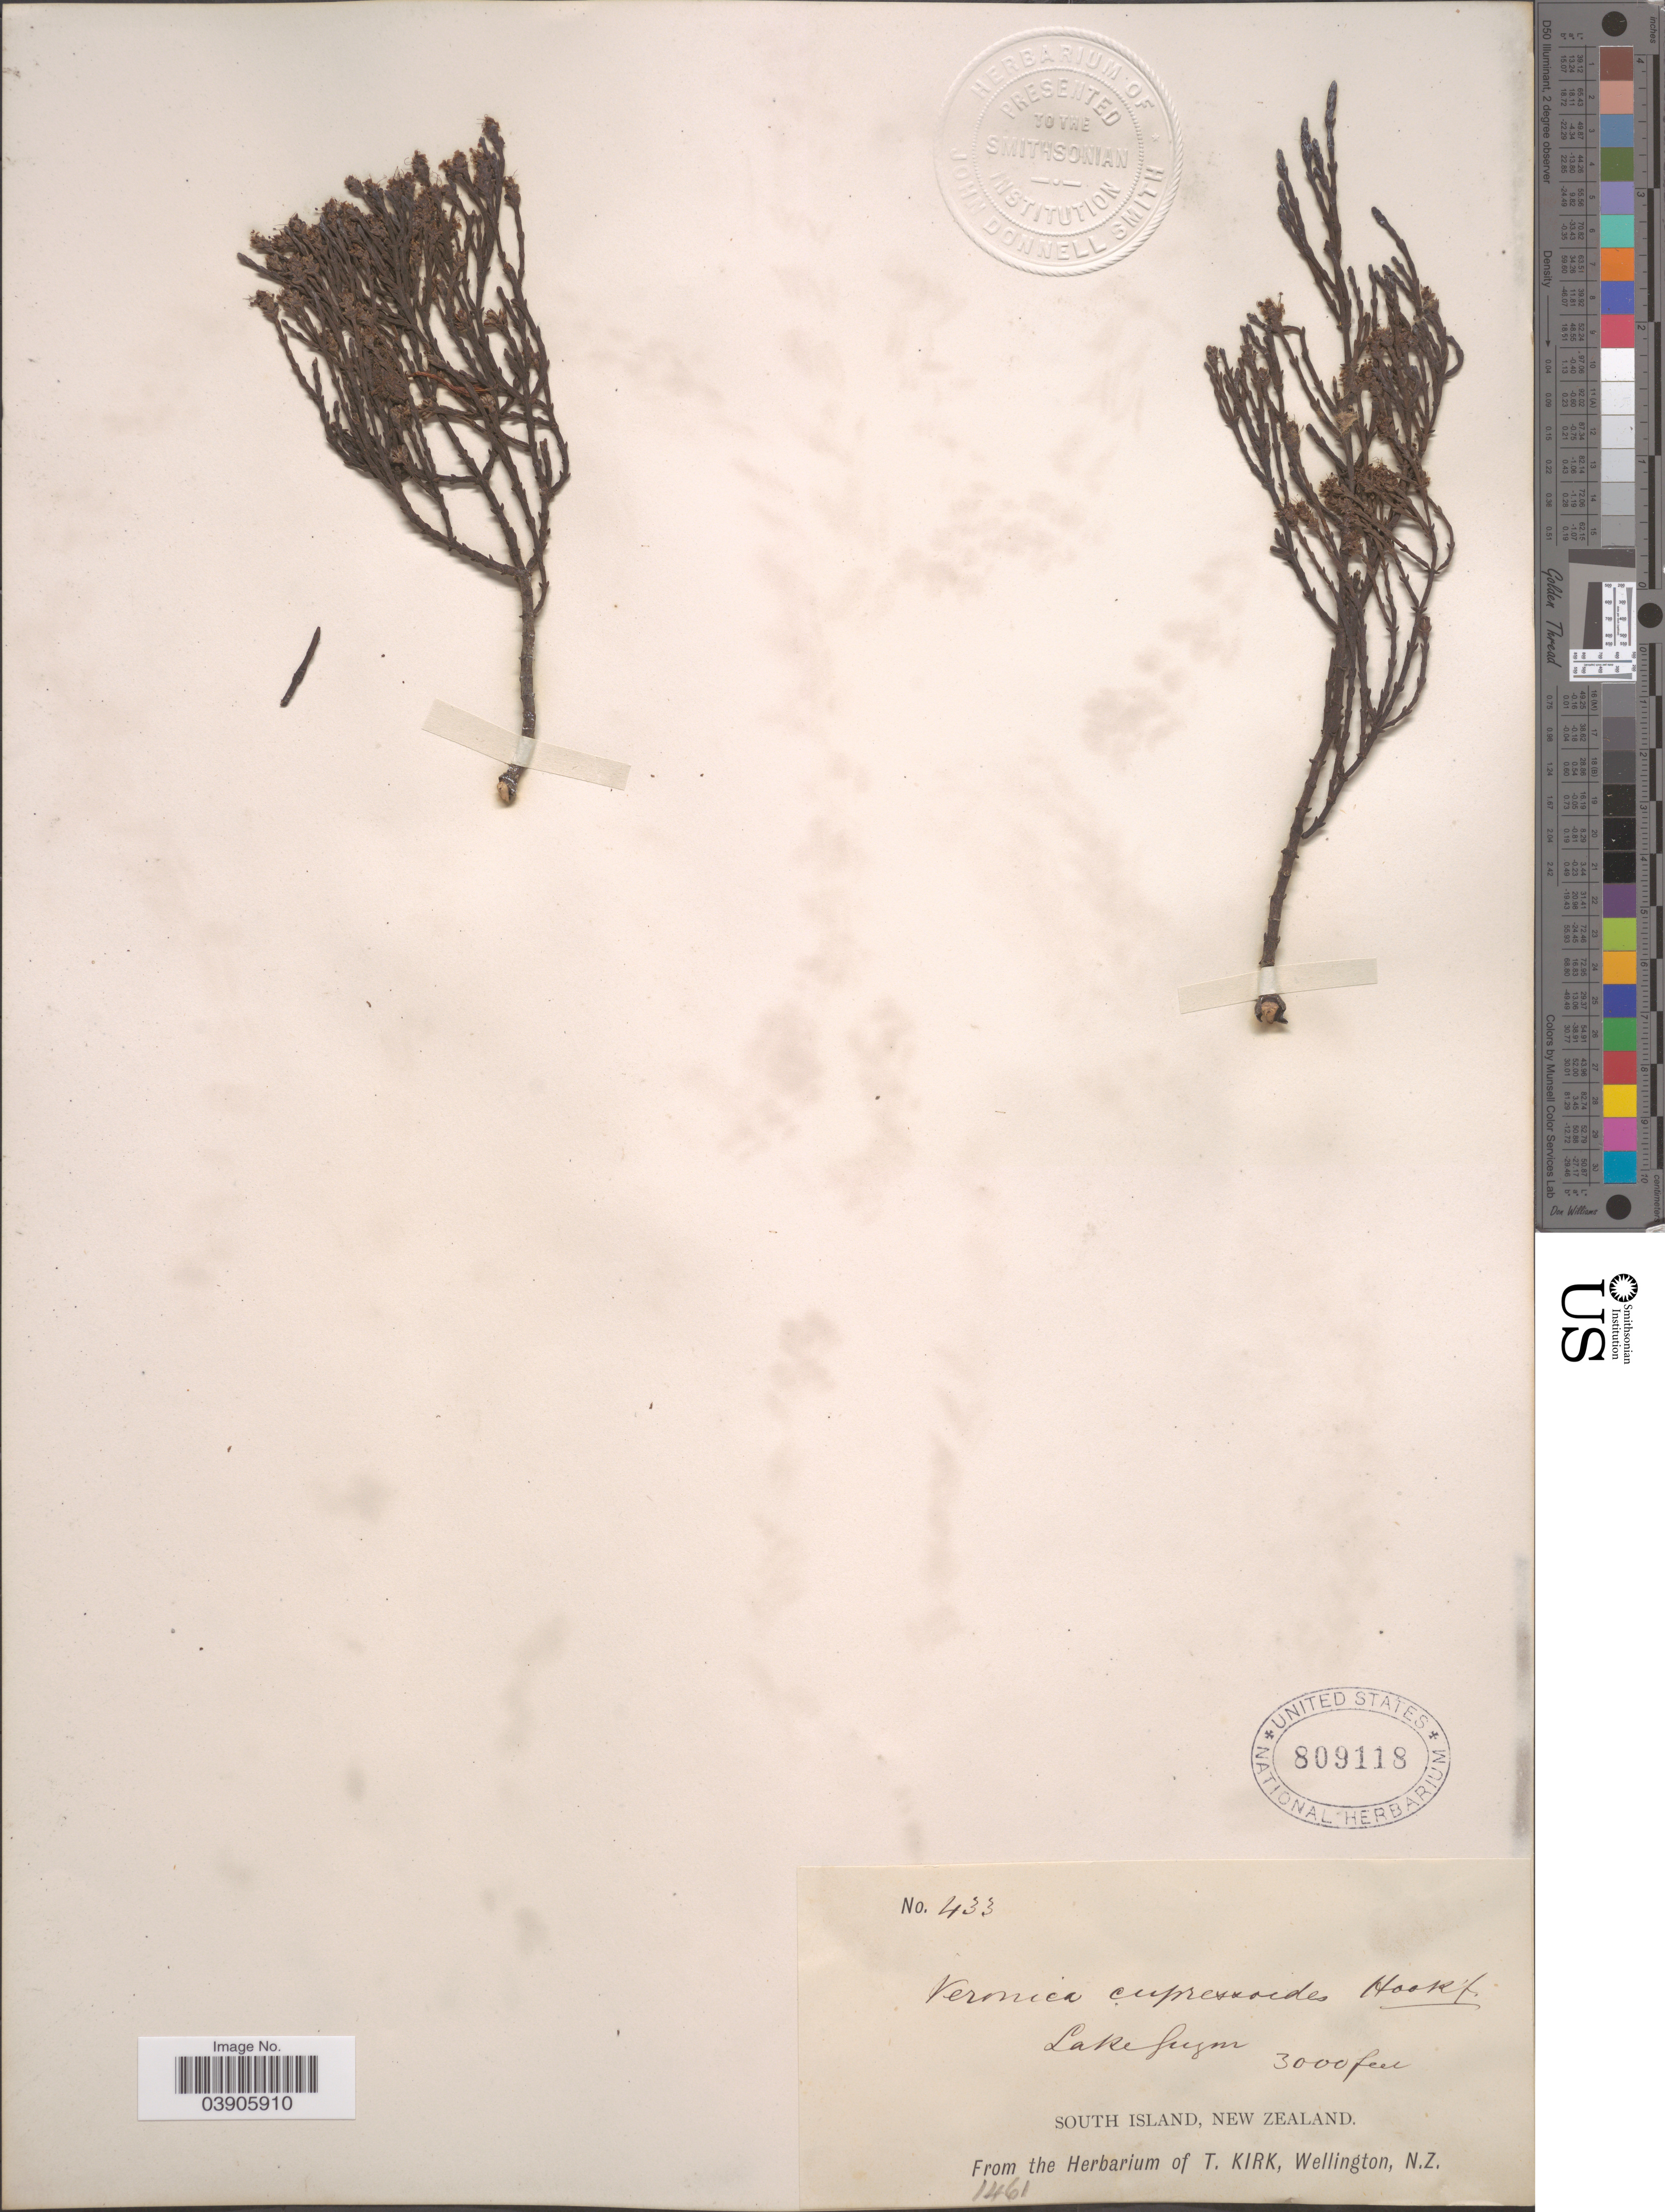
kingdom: Plantae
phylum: Tracheophyta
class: Magnoliopsida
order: Lamiales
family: Plantaginaceae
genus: Hebe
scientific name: Hebe cupressoides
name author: (Hook. f.) Andersen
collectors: ex herb. T. Kirk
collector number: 433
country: New Zealand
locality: Lake Guyon. South Island.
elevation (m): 914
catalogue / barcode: US 809118